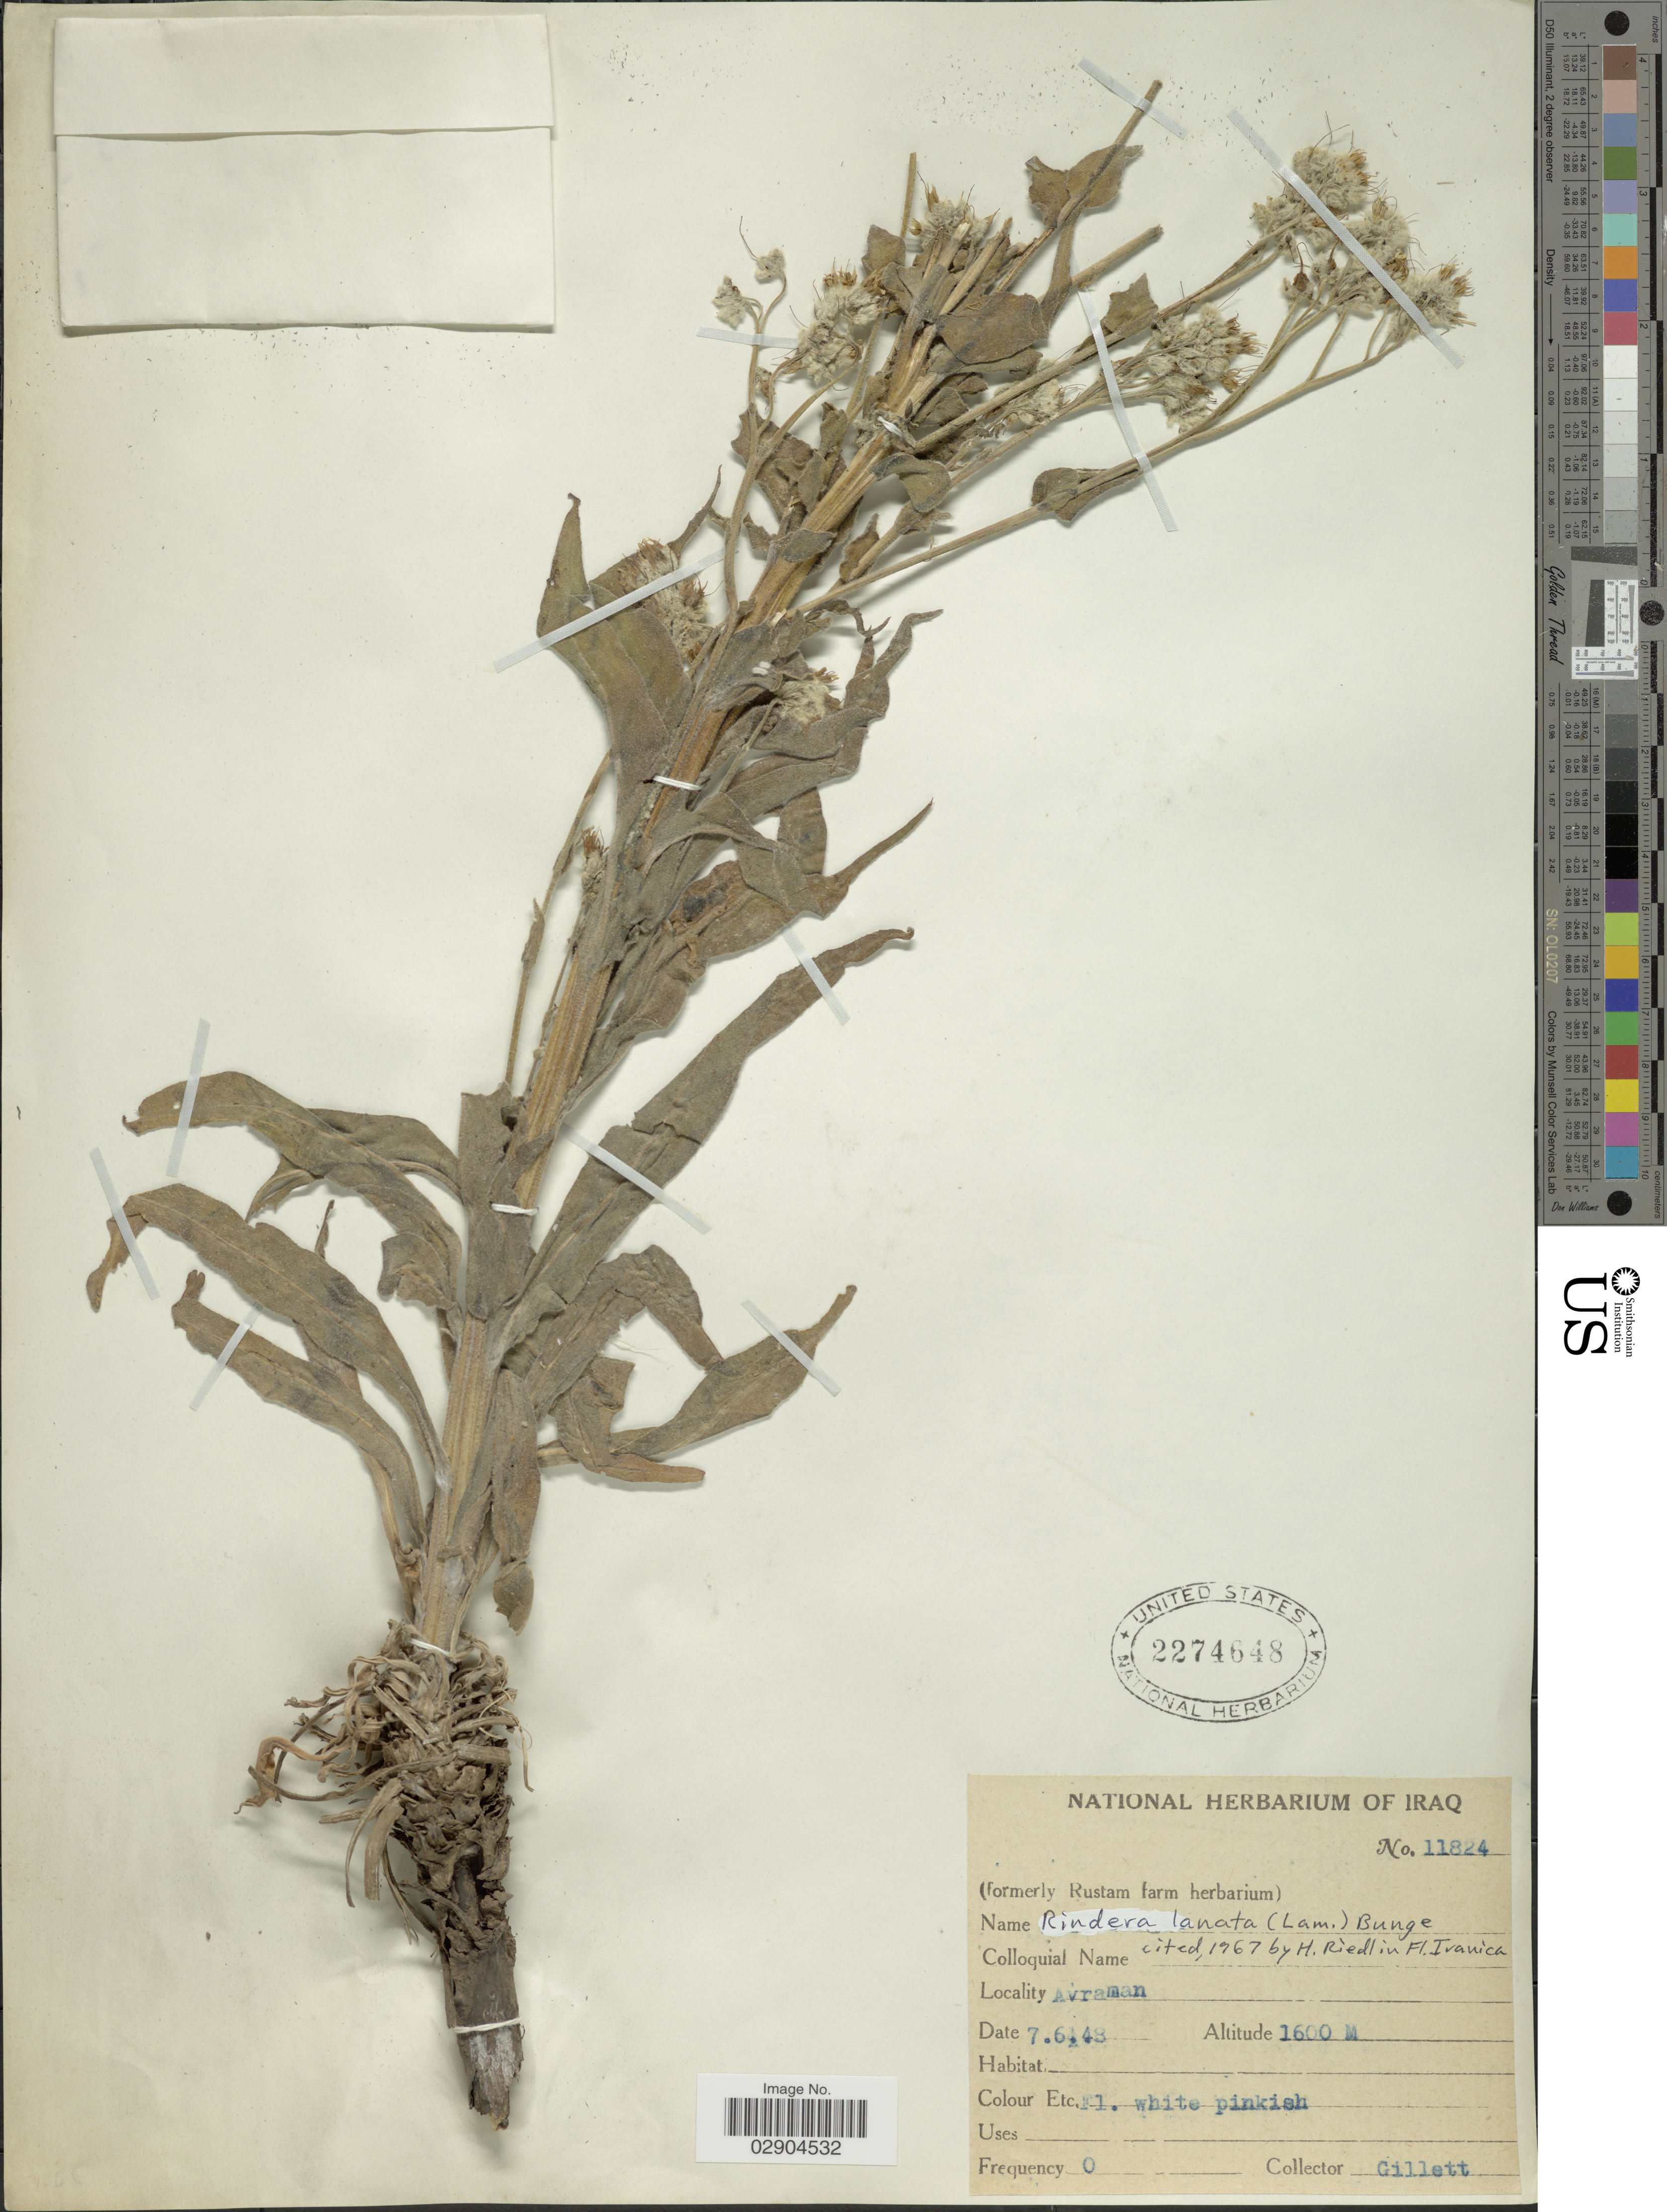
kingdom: Plantae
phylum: Tracheophyta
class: Magnoliopsida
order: Boraginales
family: Boraginaceae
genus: Rindera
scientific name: Rindera lanata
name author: Bunge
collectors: Gillett, --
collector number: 11824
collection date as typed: Transcribed d/m/y: 7/6/48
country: Iraq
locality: Avraman.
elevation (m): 1600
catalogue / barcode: US 2274648